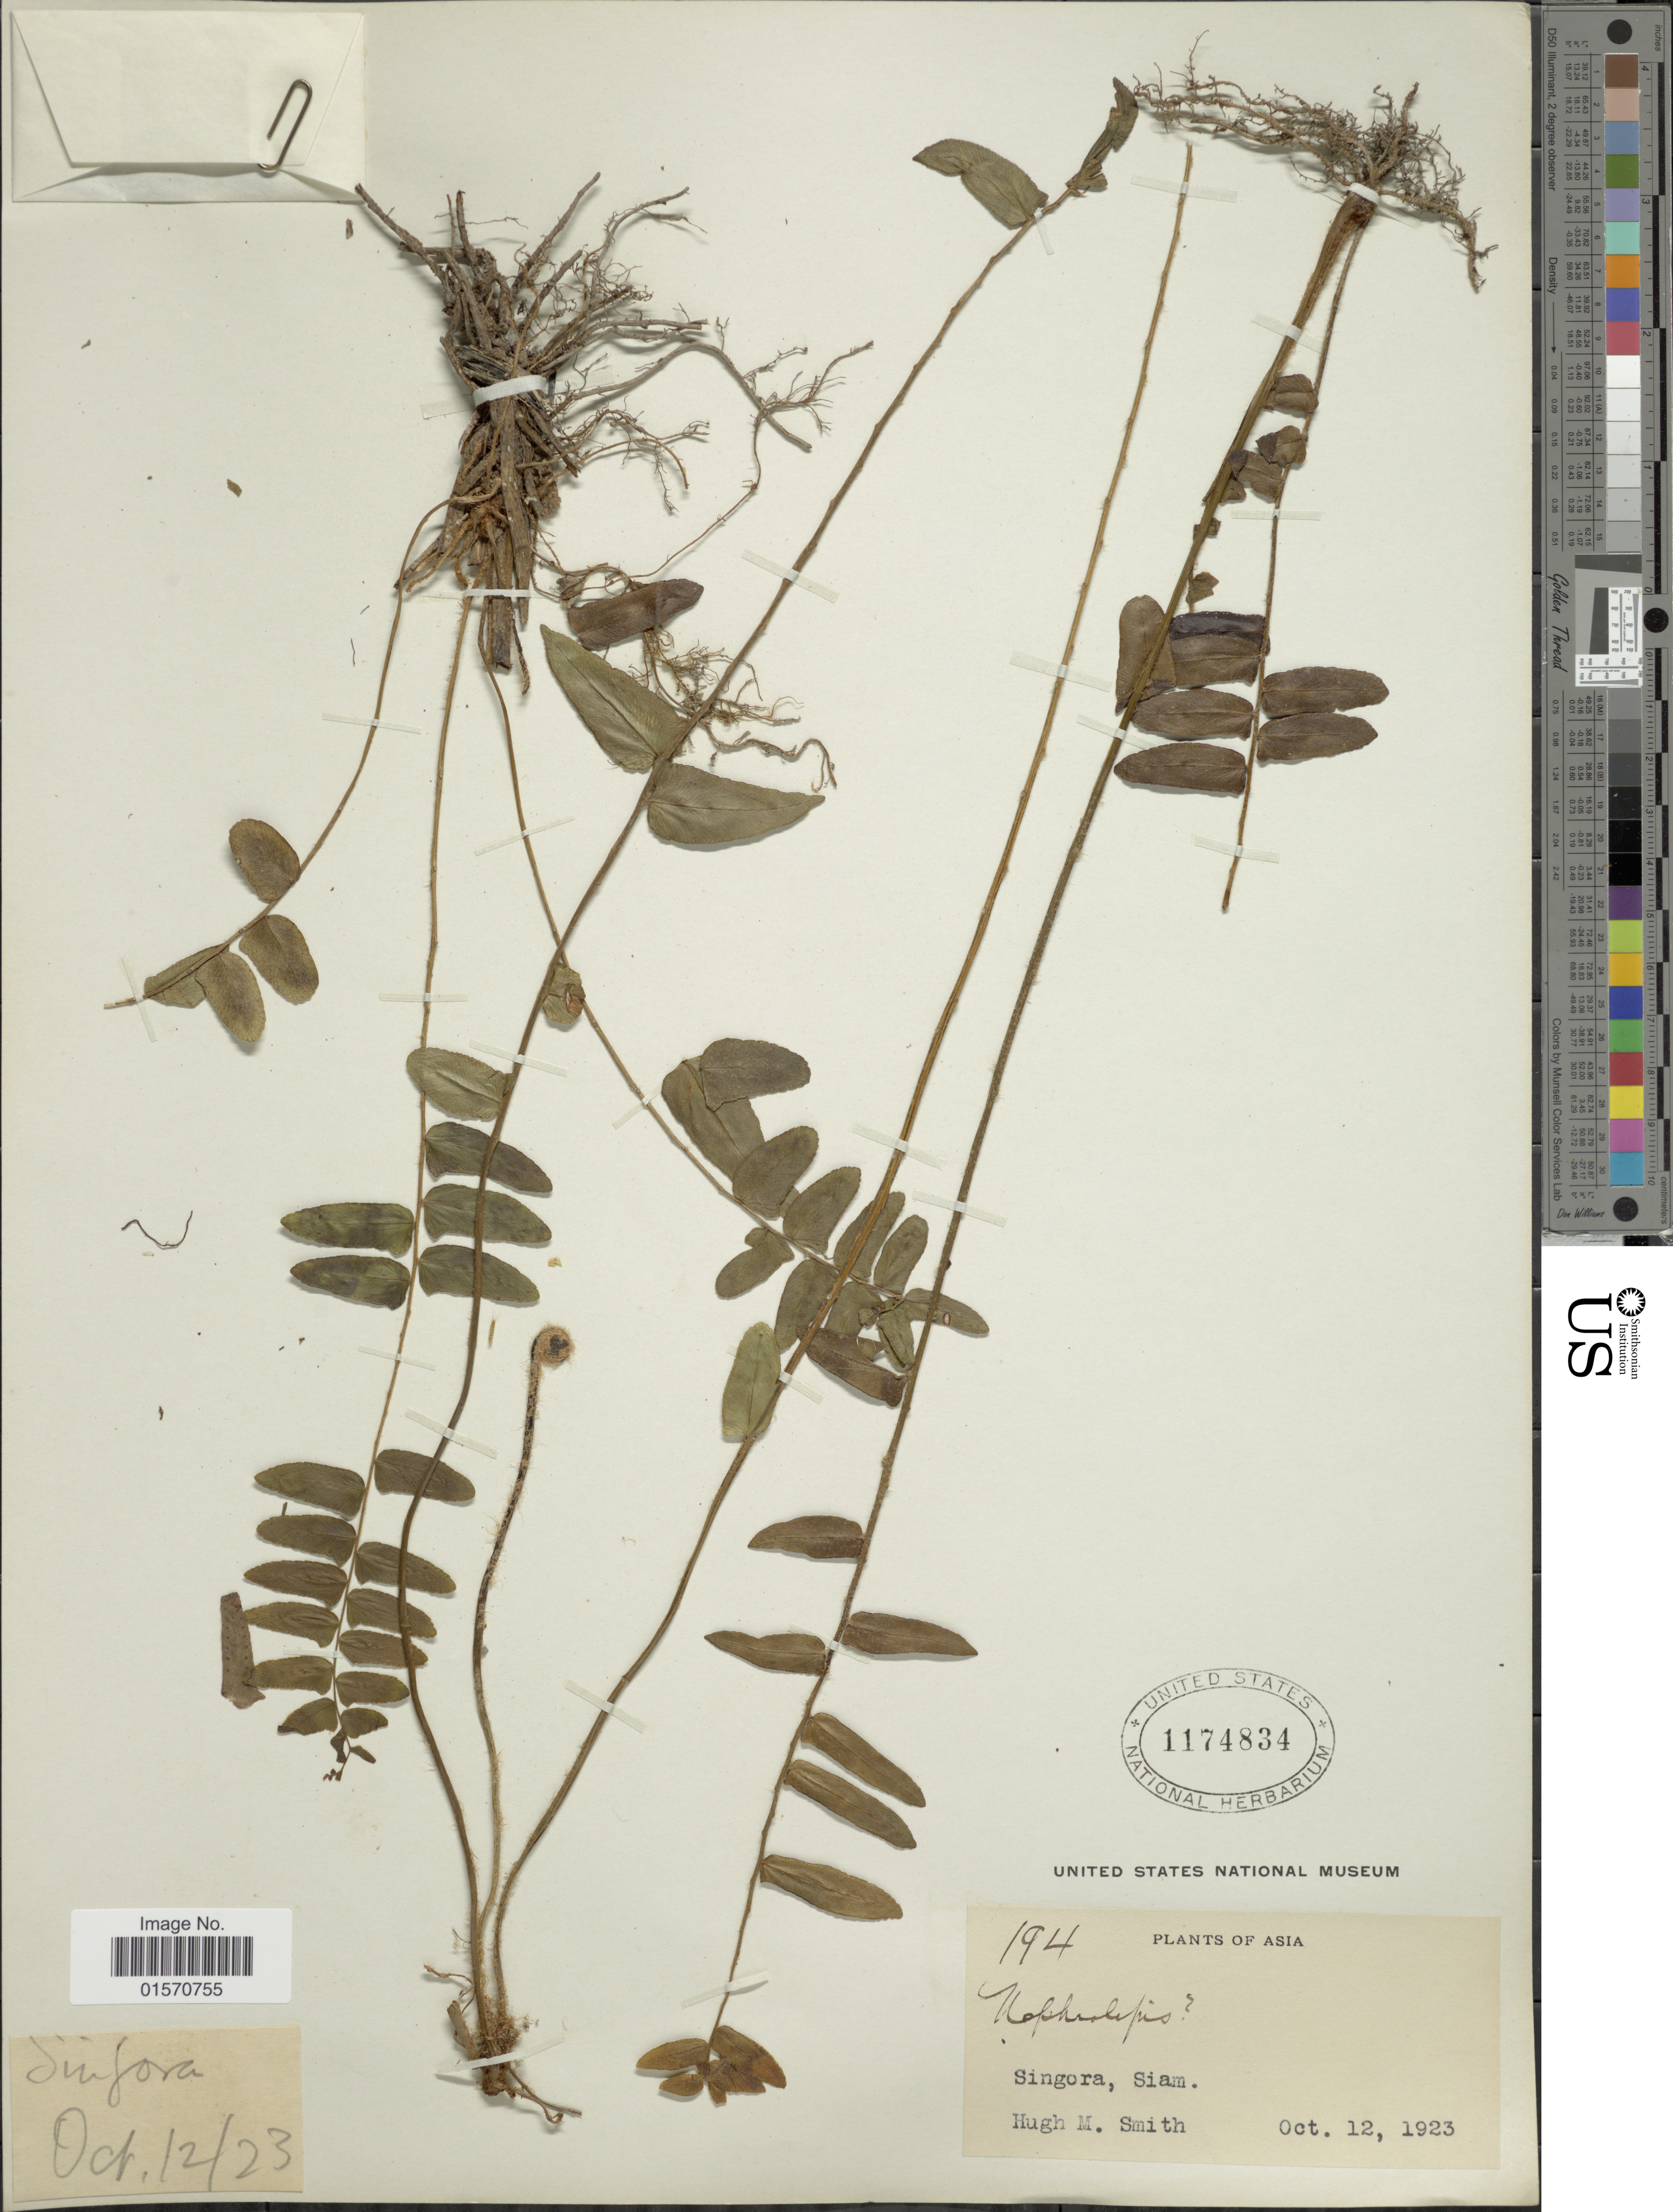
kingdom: Plantae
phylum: Tracheophyta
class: Polypodiopsida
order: Polypodiales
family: Nephrolepidaceae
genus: Nephrolepis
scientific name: Nephrolepis sp.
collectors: H. M. Smith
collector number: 194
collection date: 1923-10-12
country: Thailand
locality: Singora, Siam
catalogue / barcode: US 1174834